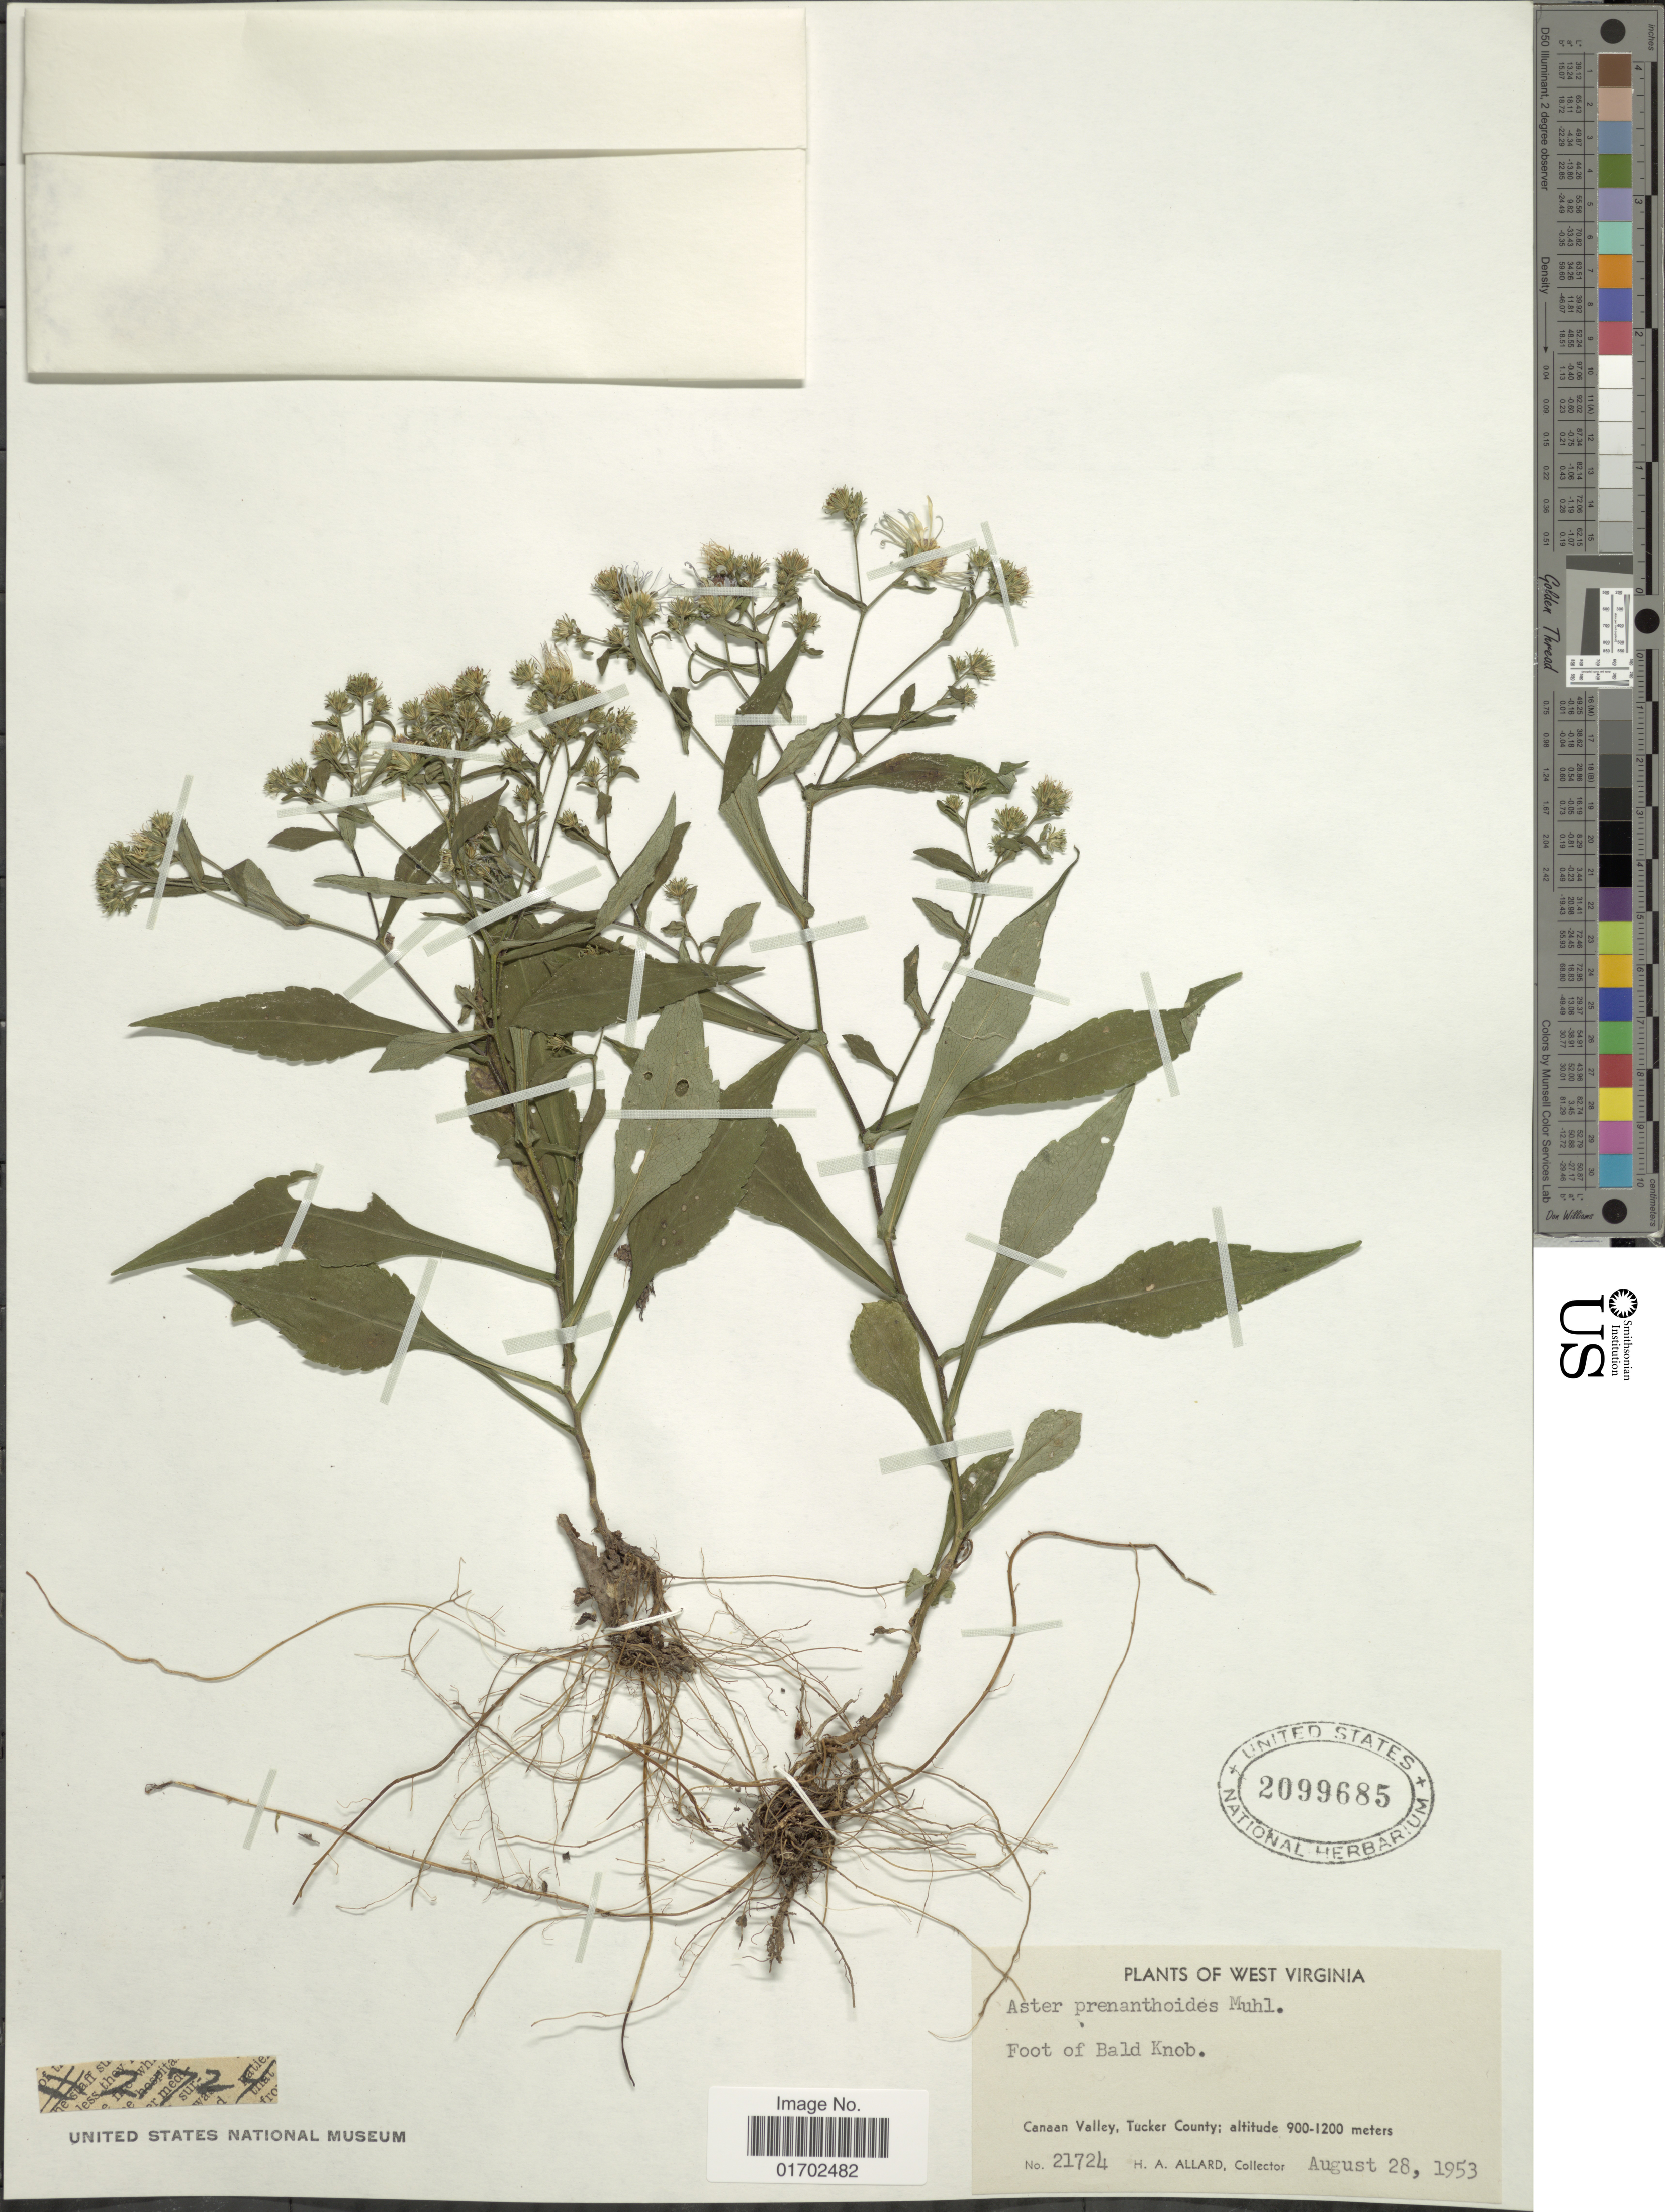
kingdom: Plantae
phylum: Tracheophyta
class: Magnoliopsida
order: Asterales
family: Asteraceae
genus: Symphyotrichum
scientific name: Symphyotrichum prenanthoides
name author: (Muhl. ex Willd.) G.L. Nesom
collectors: H. A. Allard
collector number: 21724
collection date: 1953-08-28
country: United States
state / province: West Virginia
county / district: Tucker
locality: Foot of Bald Knob. Canaan Valley, Tucker County.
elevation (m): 900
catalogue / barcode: US 2099685